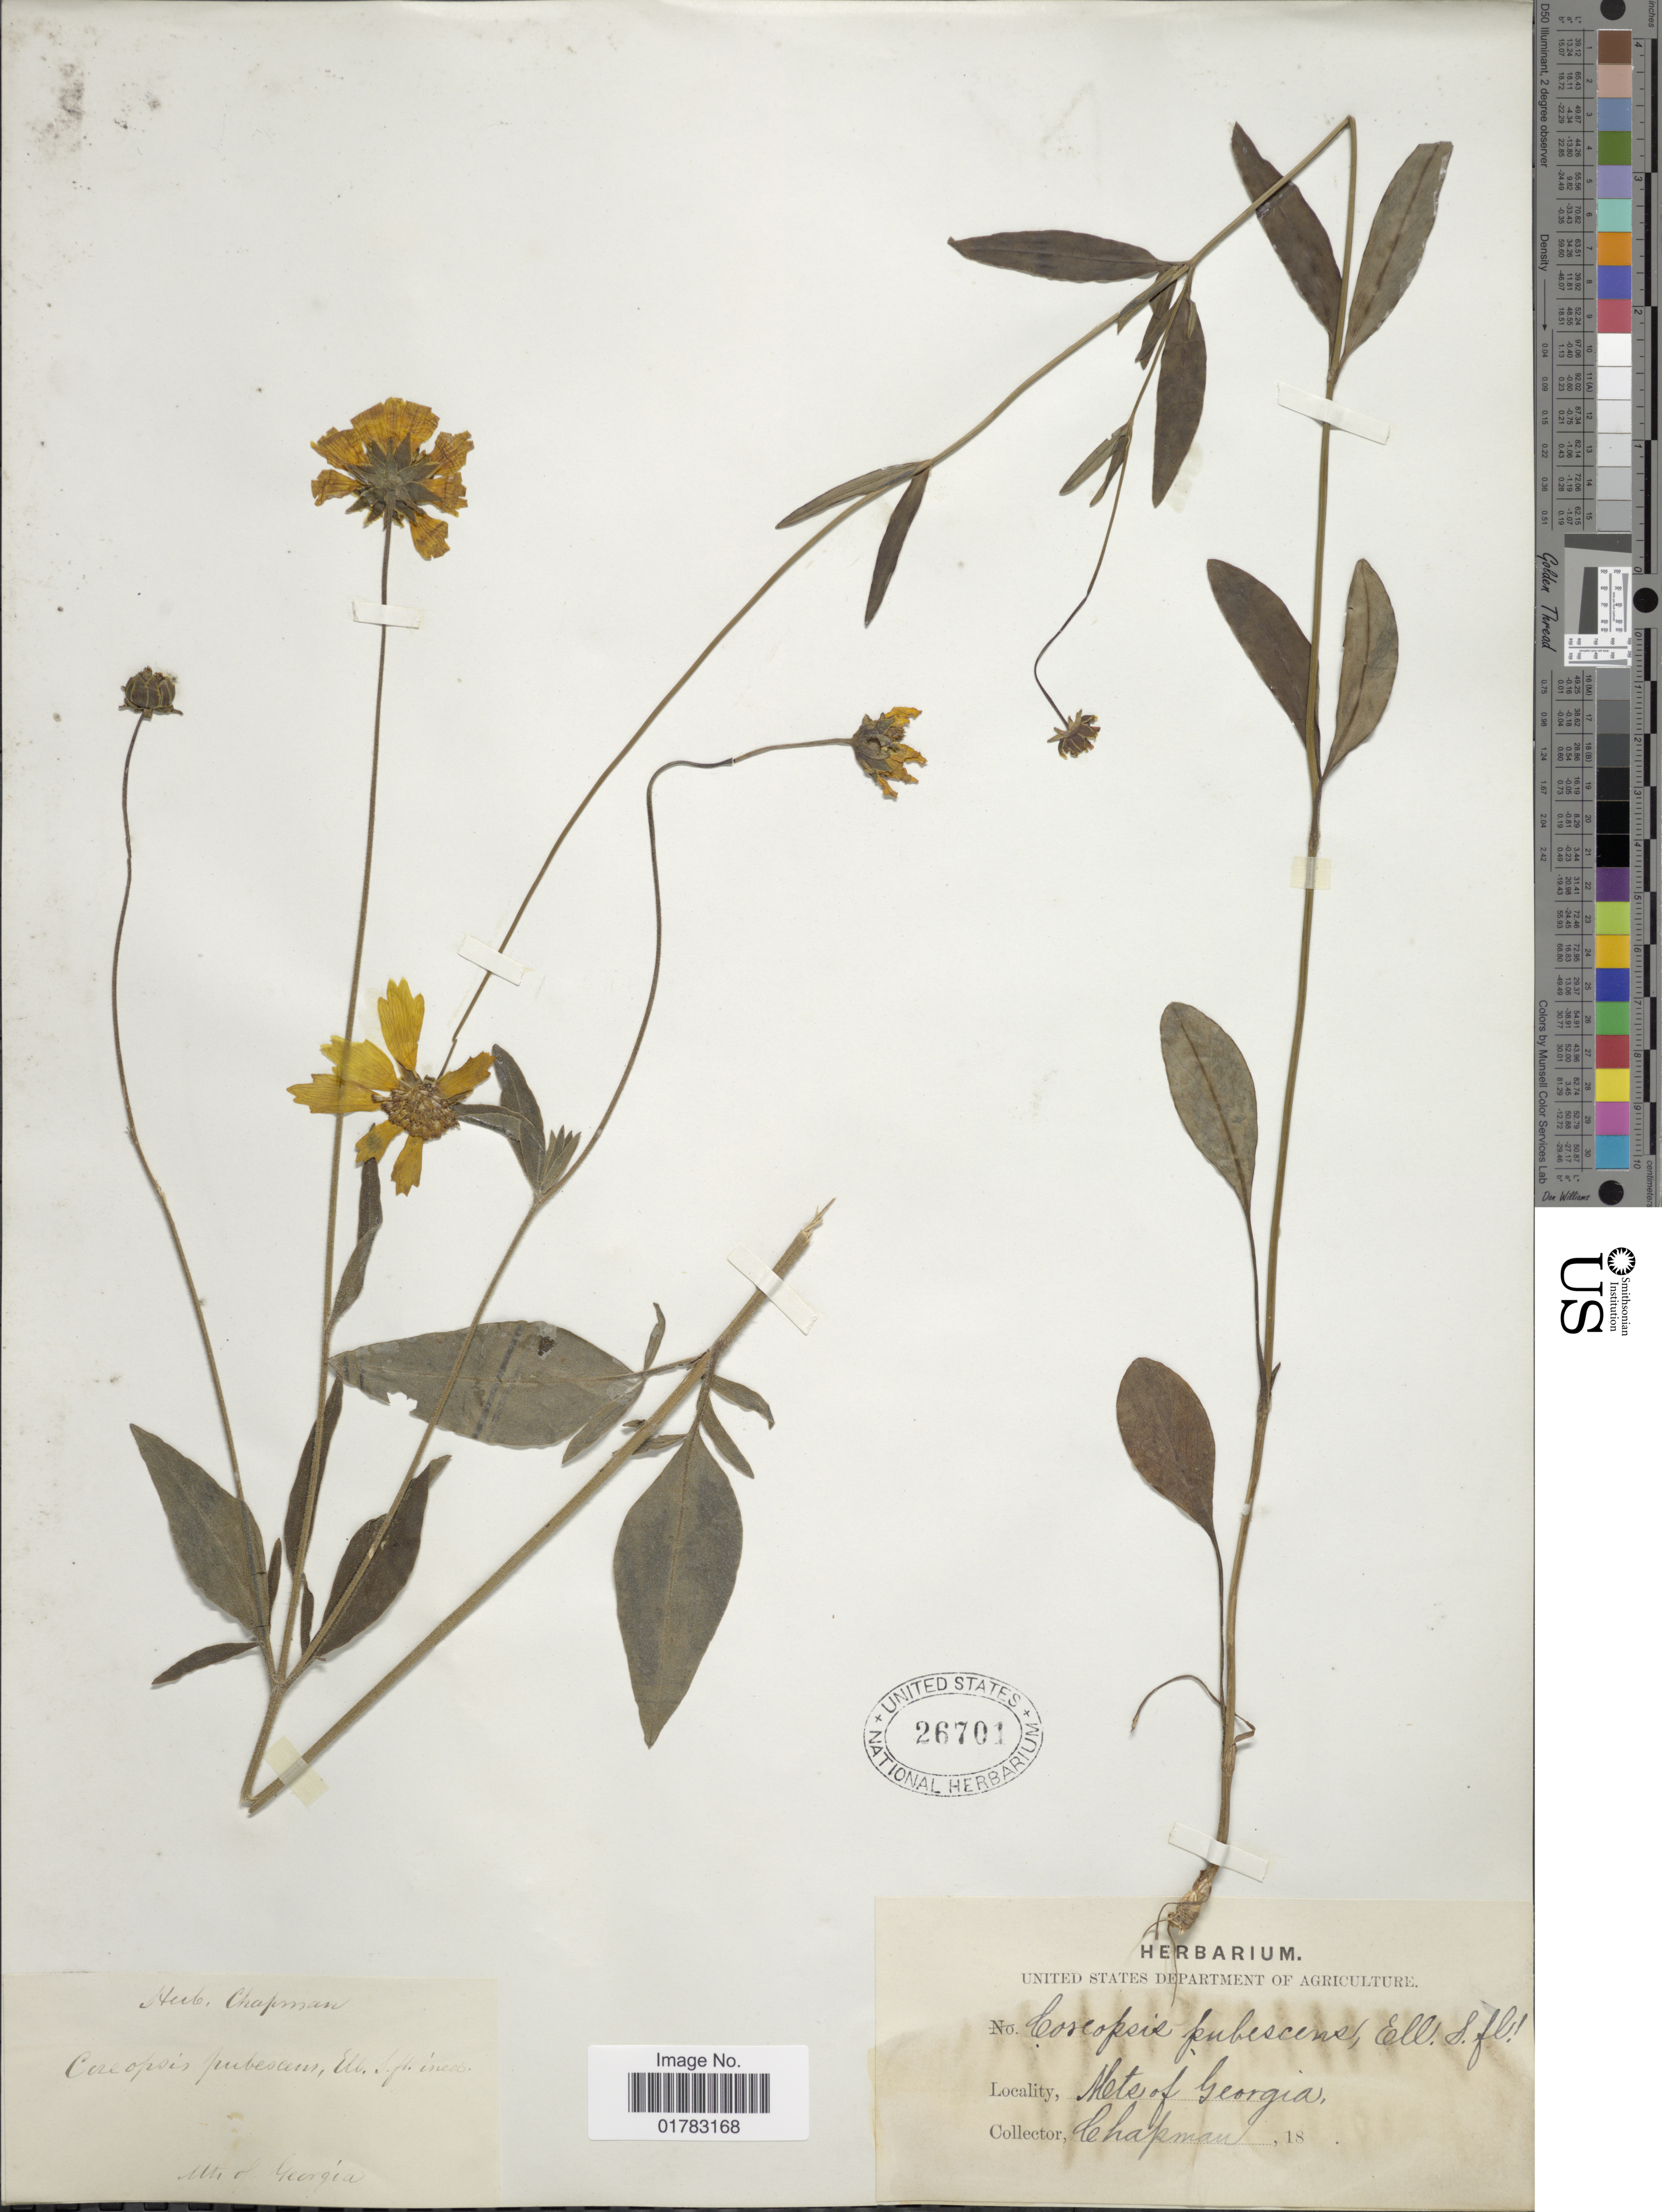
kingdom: Plantae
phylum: Tracheophyta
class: Magnoliopsida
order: Asterales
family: Asteraceae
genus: Coreopsis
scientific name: Coreopsis pubescens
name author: Elliott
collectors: A. Chapman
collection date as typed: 18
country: United States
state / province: Georgia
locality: Mts. of Georgia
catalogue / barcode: US 26701